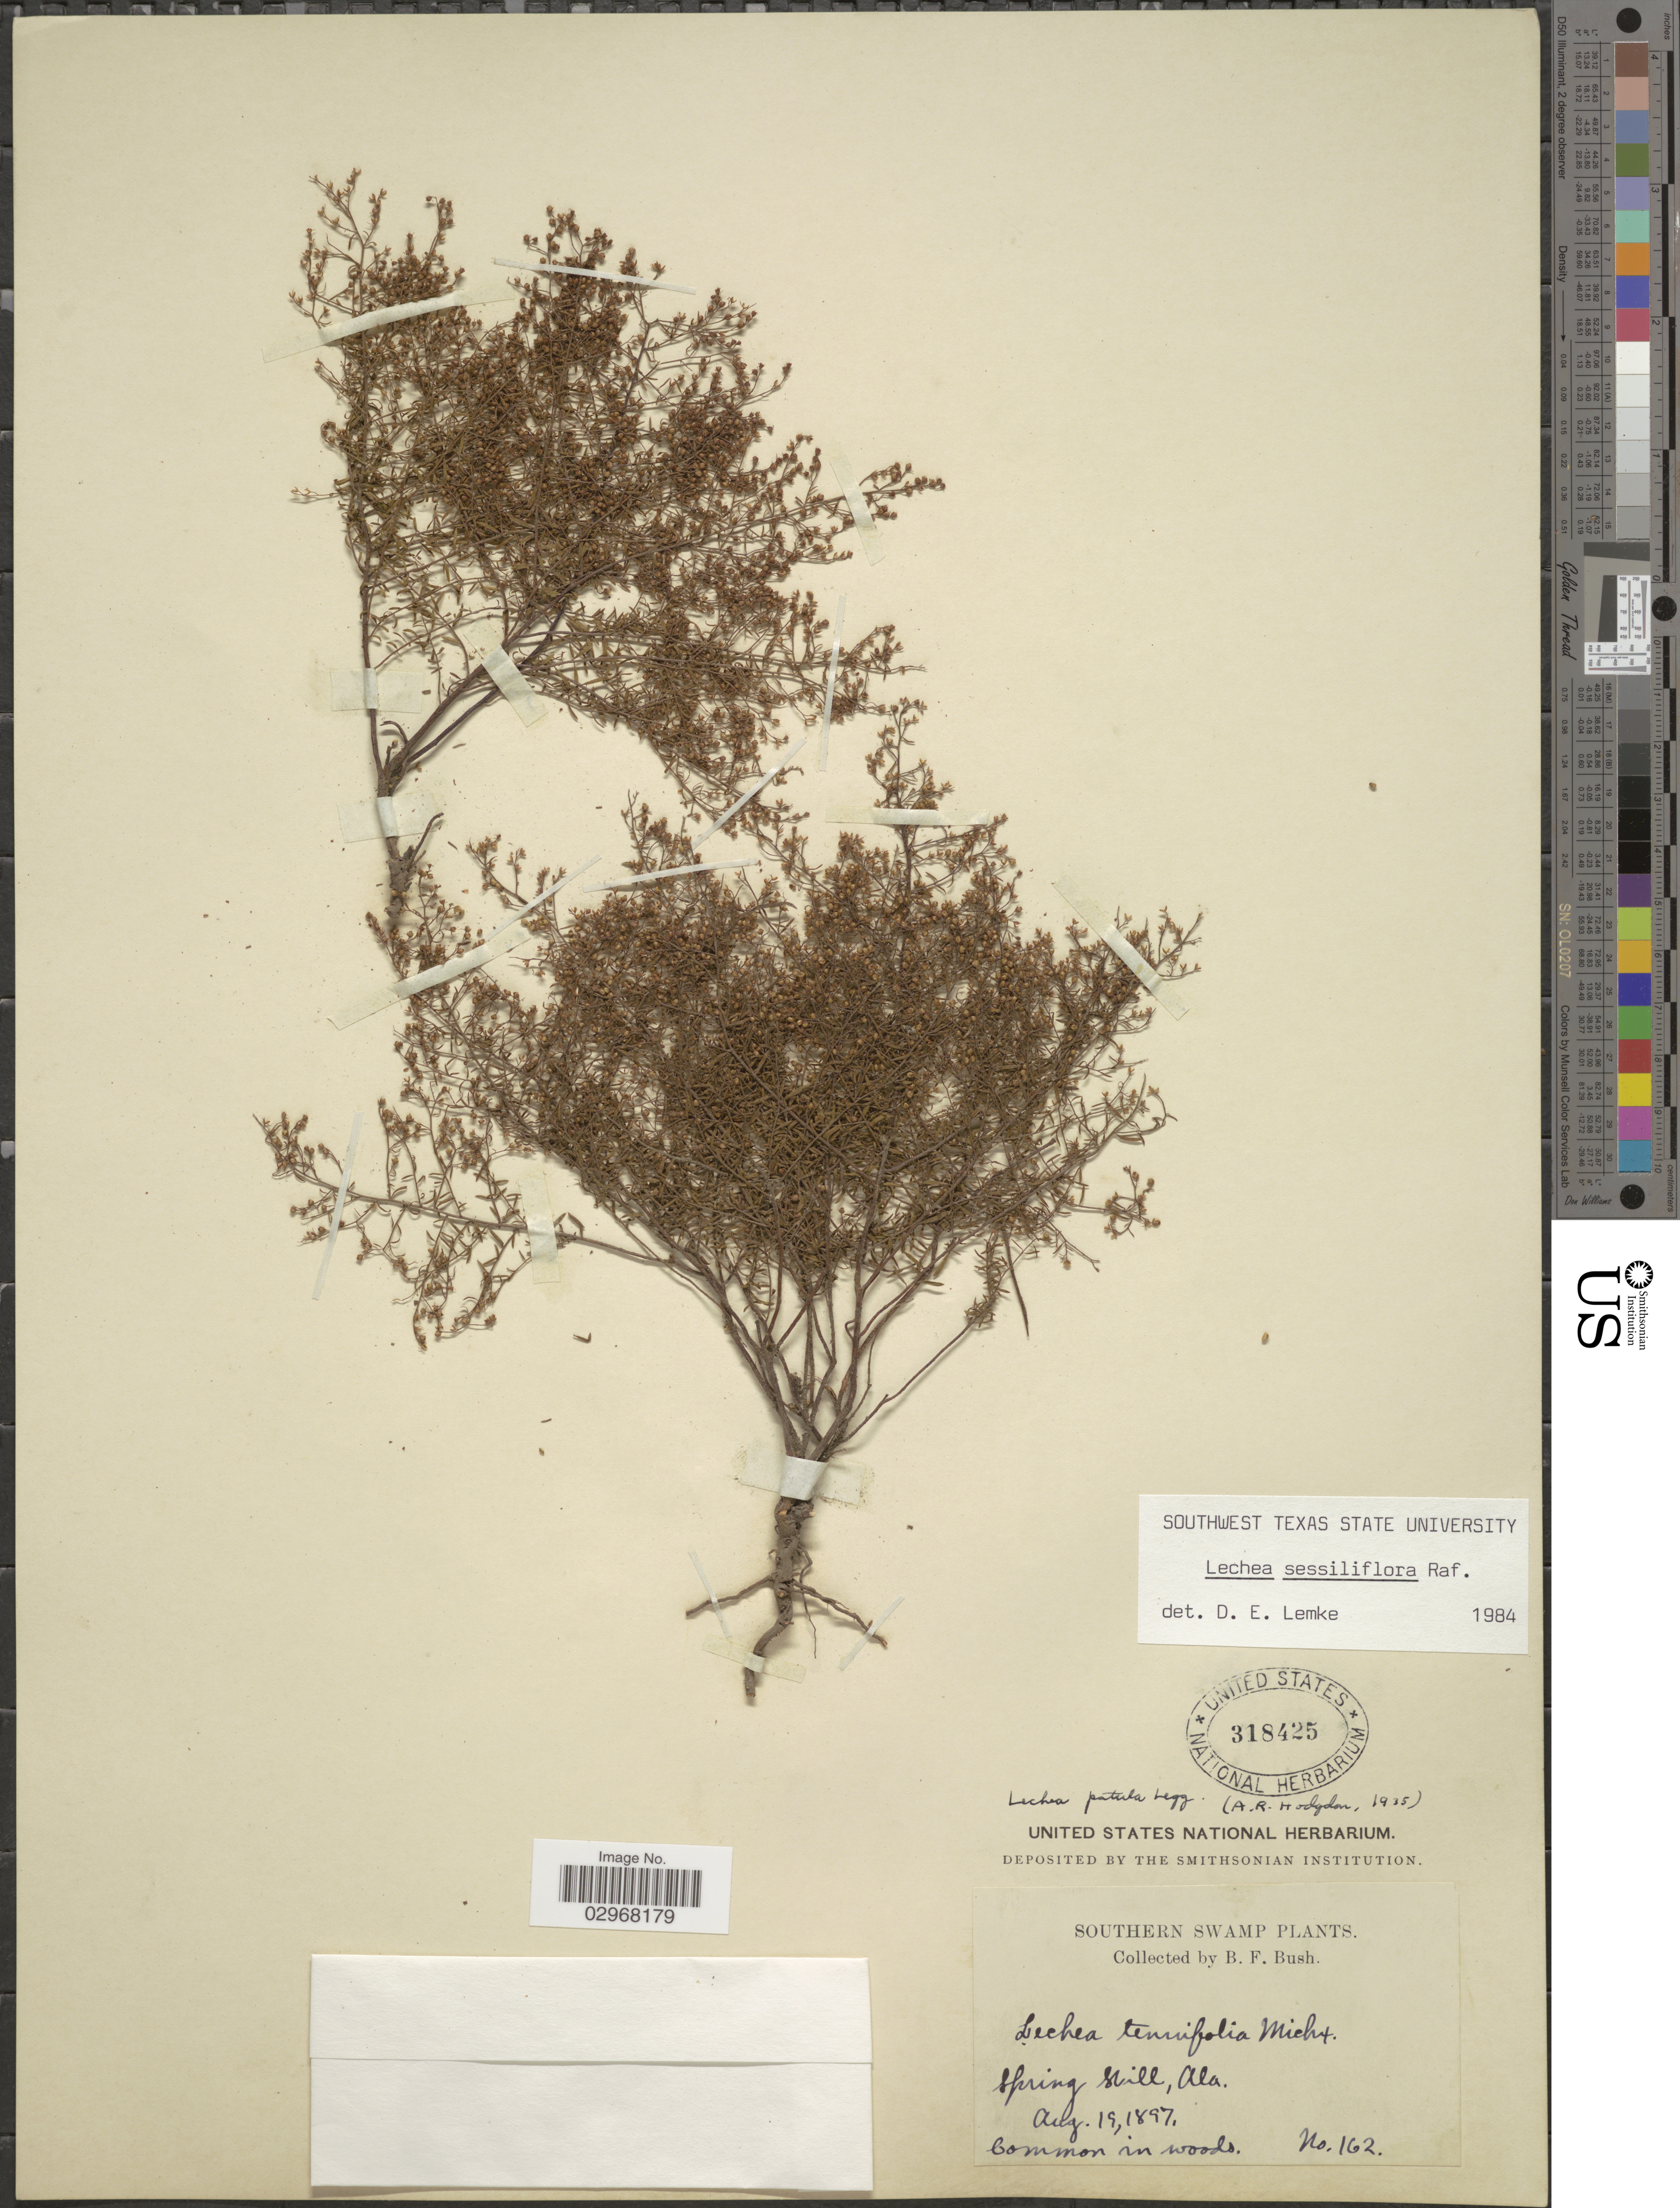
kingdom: Plantae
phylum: Tracheophyta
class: Magnoliopsida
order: Malvales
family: Cistaceae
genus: Lechea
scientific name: Lechea sessiliflora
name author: Raf.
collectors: B. F. Bush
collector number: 162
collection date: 1897-08-19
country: United States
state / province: Alabama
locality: Southern Swamp. Spring Hill, Ala.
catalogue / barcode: US 318425